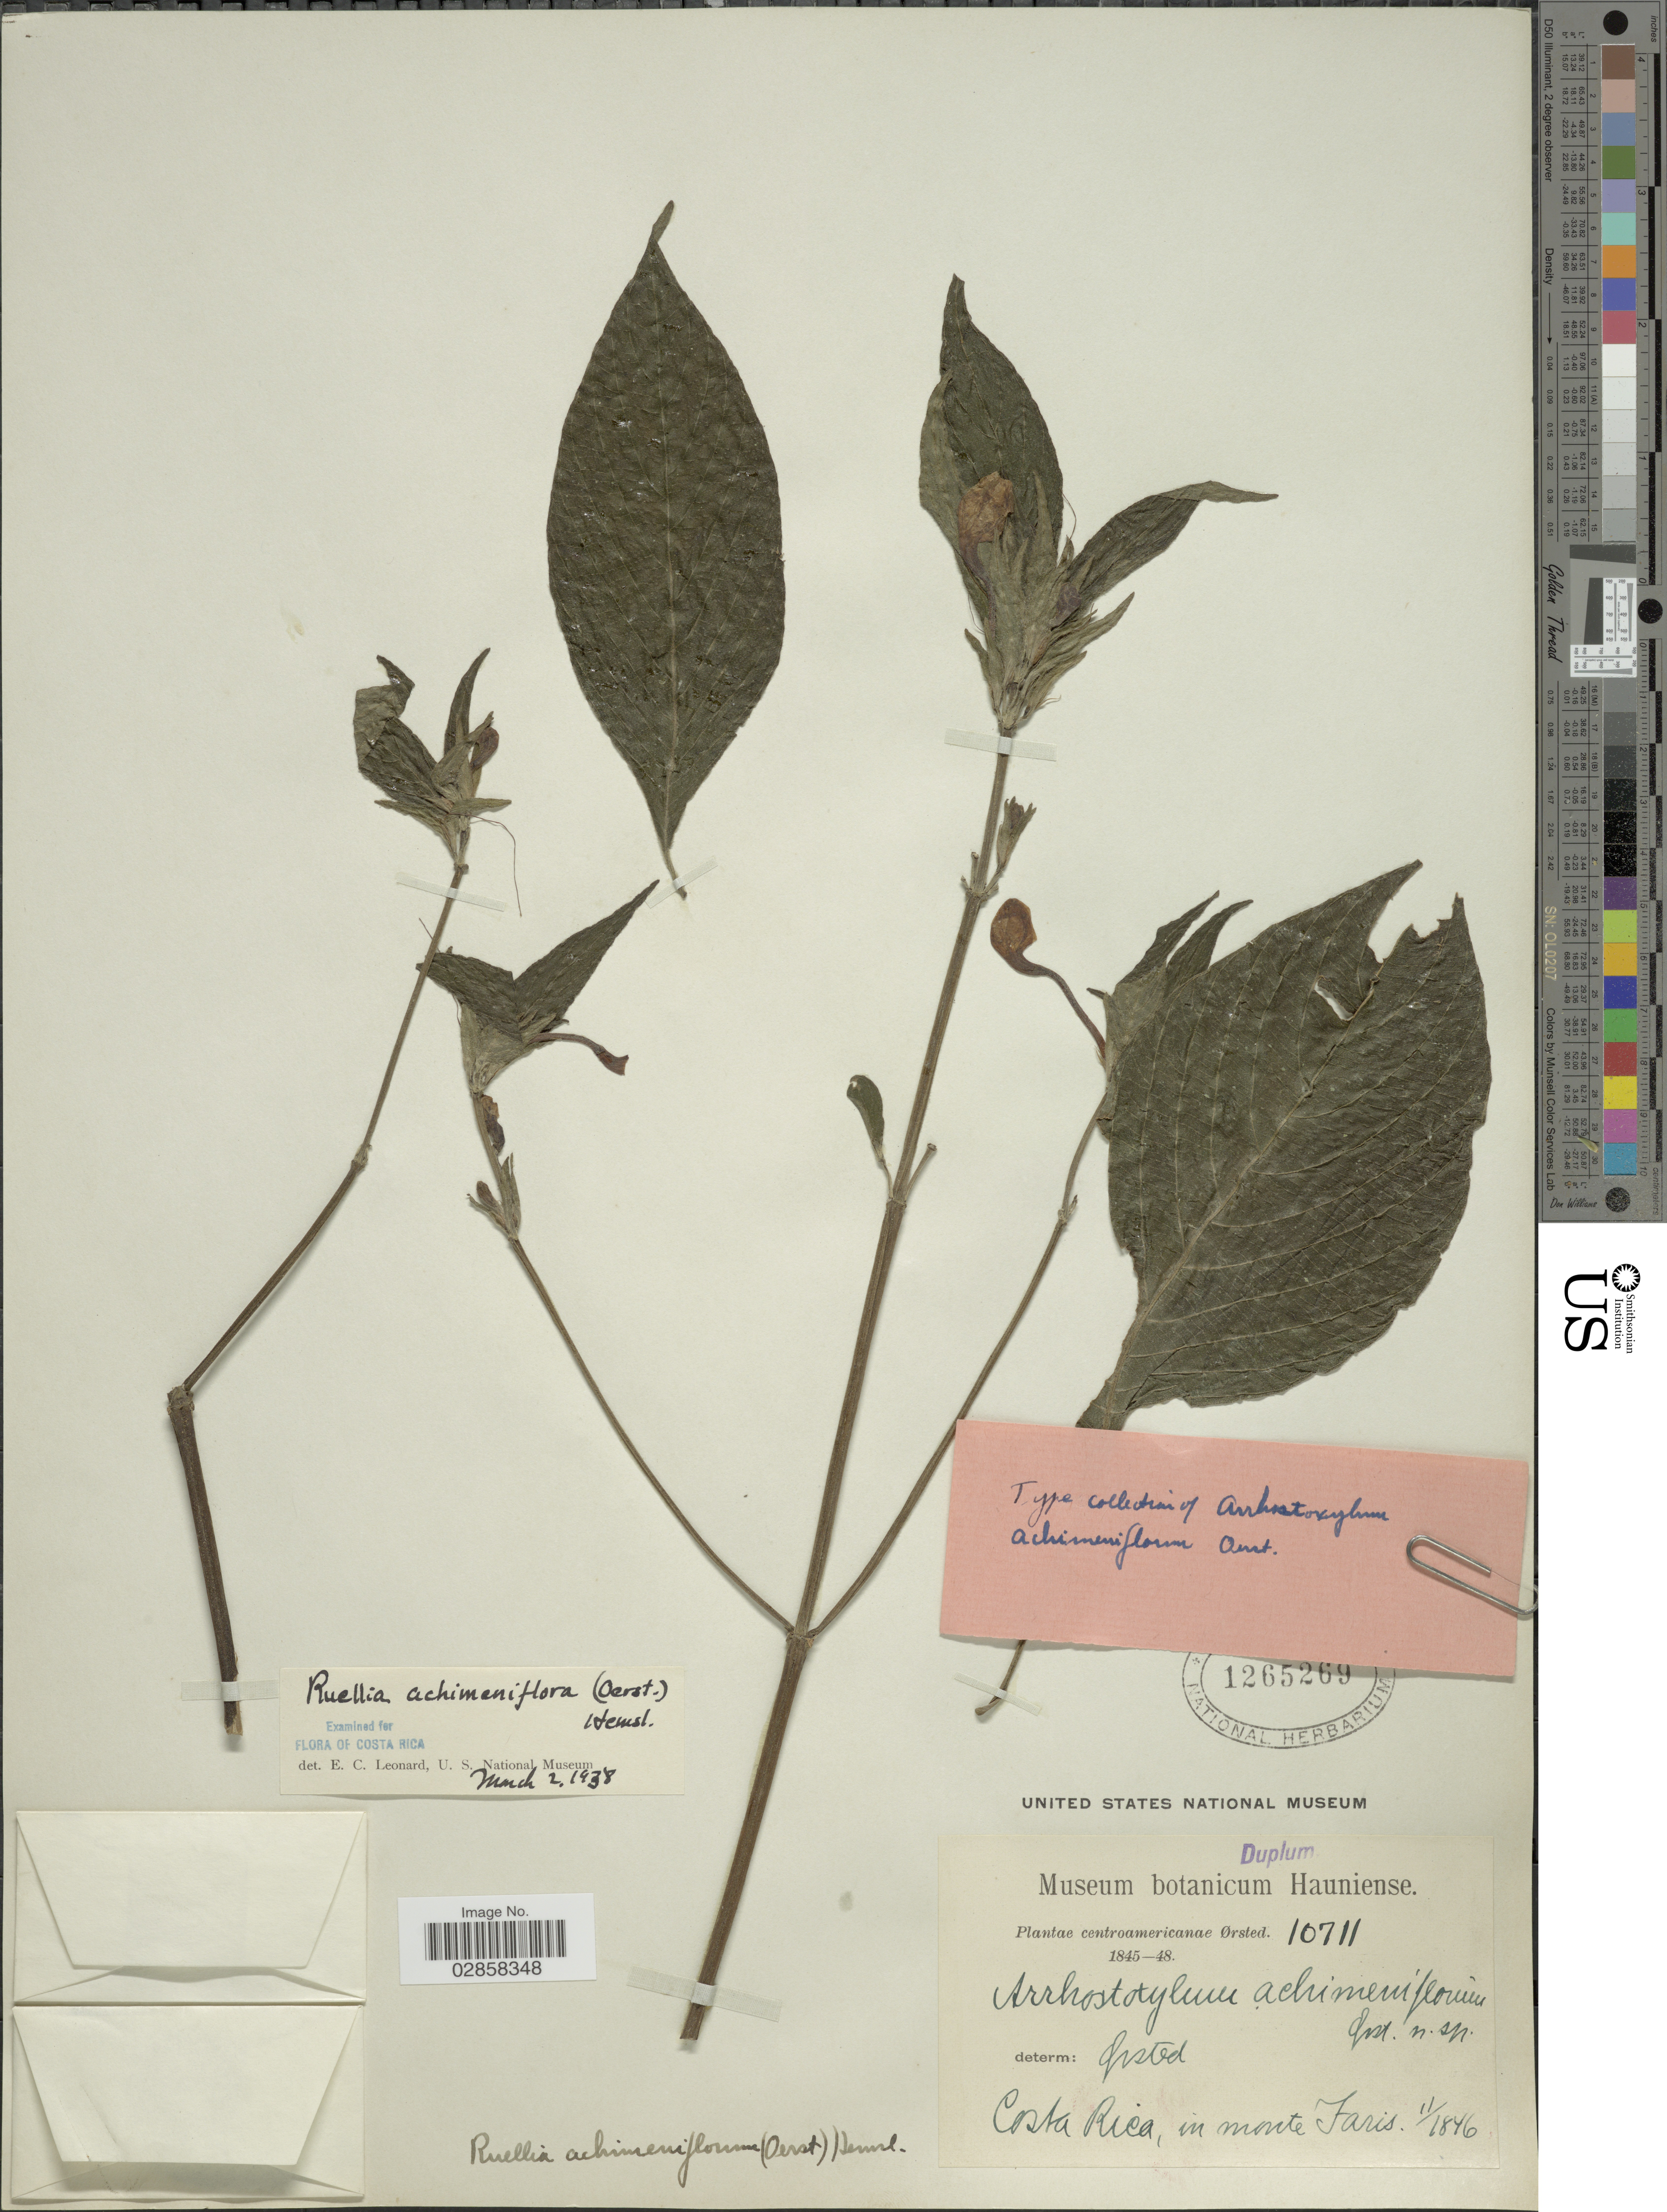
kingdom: Plantae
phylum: Tracheophyta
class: Magnoliopsida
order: Lamiales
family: Acanthaceae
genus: Ruellia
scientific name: Ruellia achimeniflora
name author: (Oerst.) Hemsl.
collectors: Ørsted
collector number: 10711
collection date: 1846-11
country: Costa Rica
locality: In monte Faris.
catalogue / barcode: US 1265269